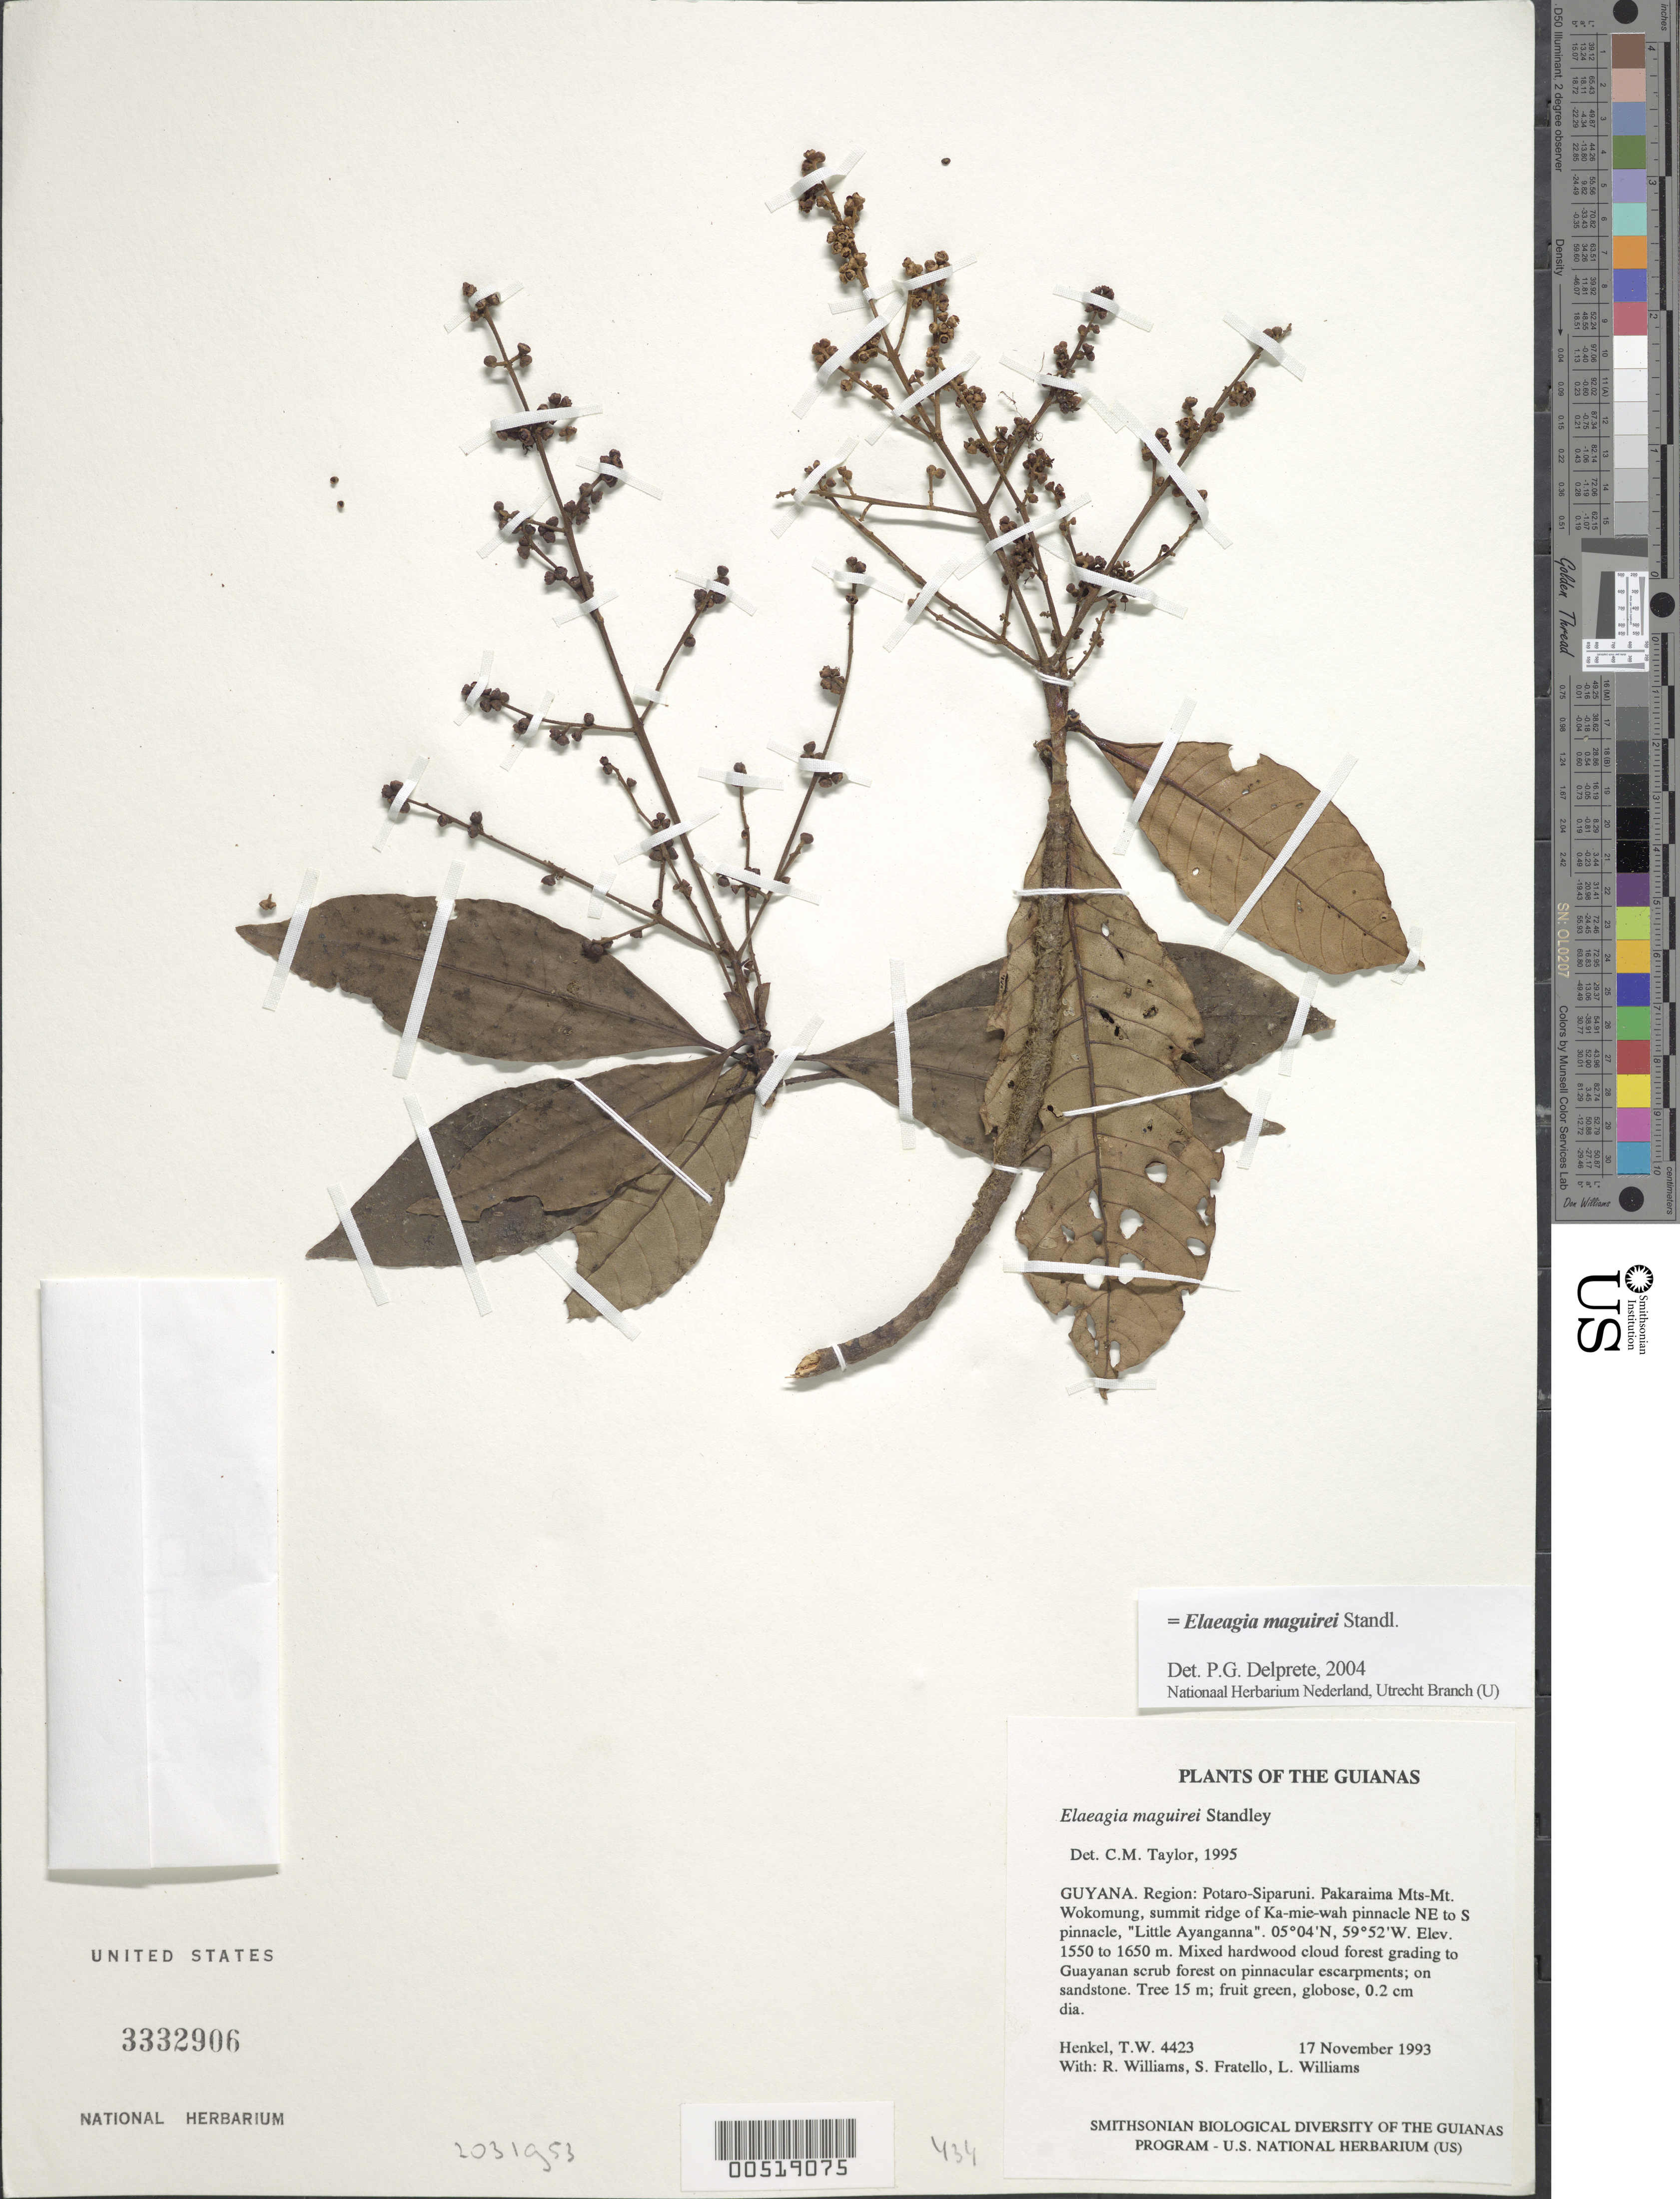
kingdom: Plantae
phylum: Tracheophyta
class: Magnoliopsida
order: Gentianales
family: Rubiaceae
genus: Elaeagia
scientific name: Elaeagia maguirei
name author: Standl.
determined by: Taylor, Charlotte M.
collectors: T. Henkel, R. Williams, S. Fratello & L. Williams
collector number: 4423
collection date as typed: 17 November 1993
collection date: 1993-11-17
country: Guyana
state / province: Potaro-Siparuni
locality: Pakaraima Mts-Mt. Wokomung, summit ridge of Ka-mie-wah pinnacle NE to S pinnacle, "Little Ayanganna"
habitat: Mixed hardwood cloud forest grading to Guayanan scrub forest on pinnacular escarpments; on sandstone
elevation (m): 1550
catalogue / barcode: US 3332906